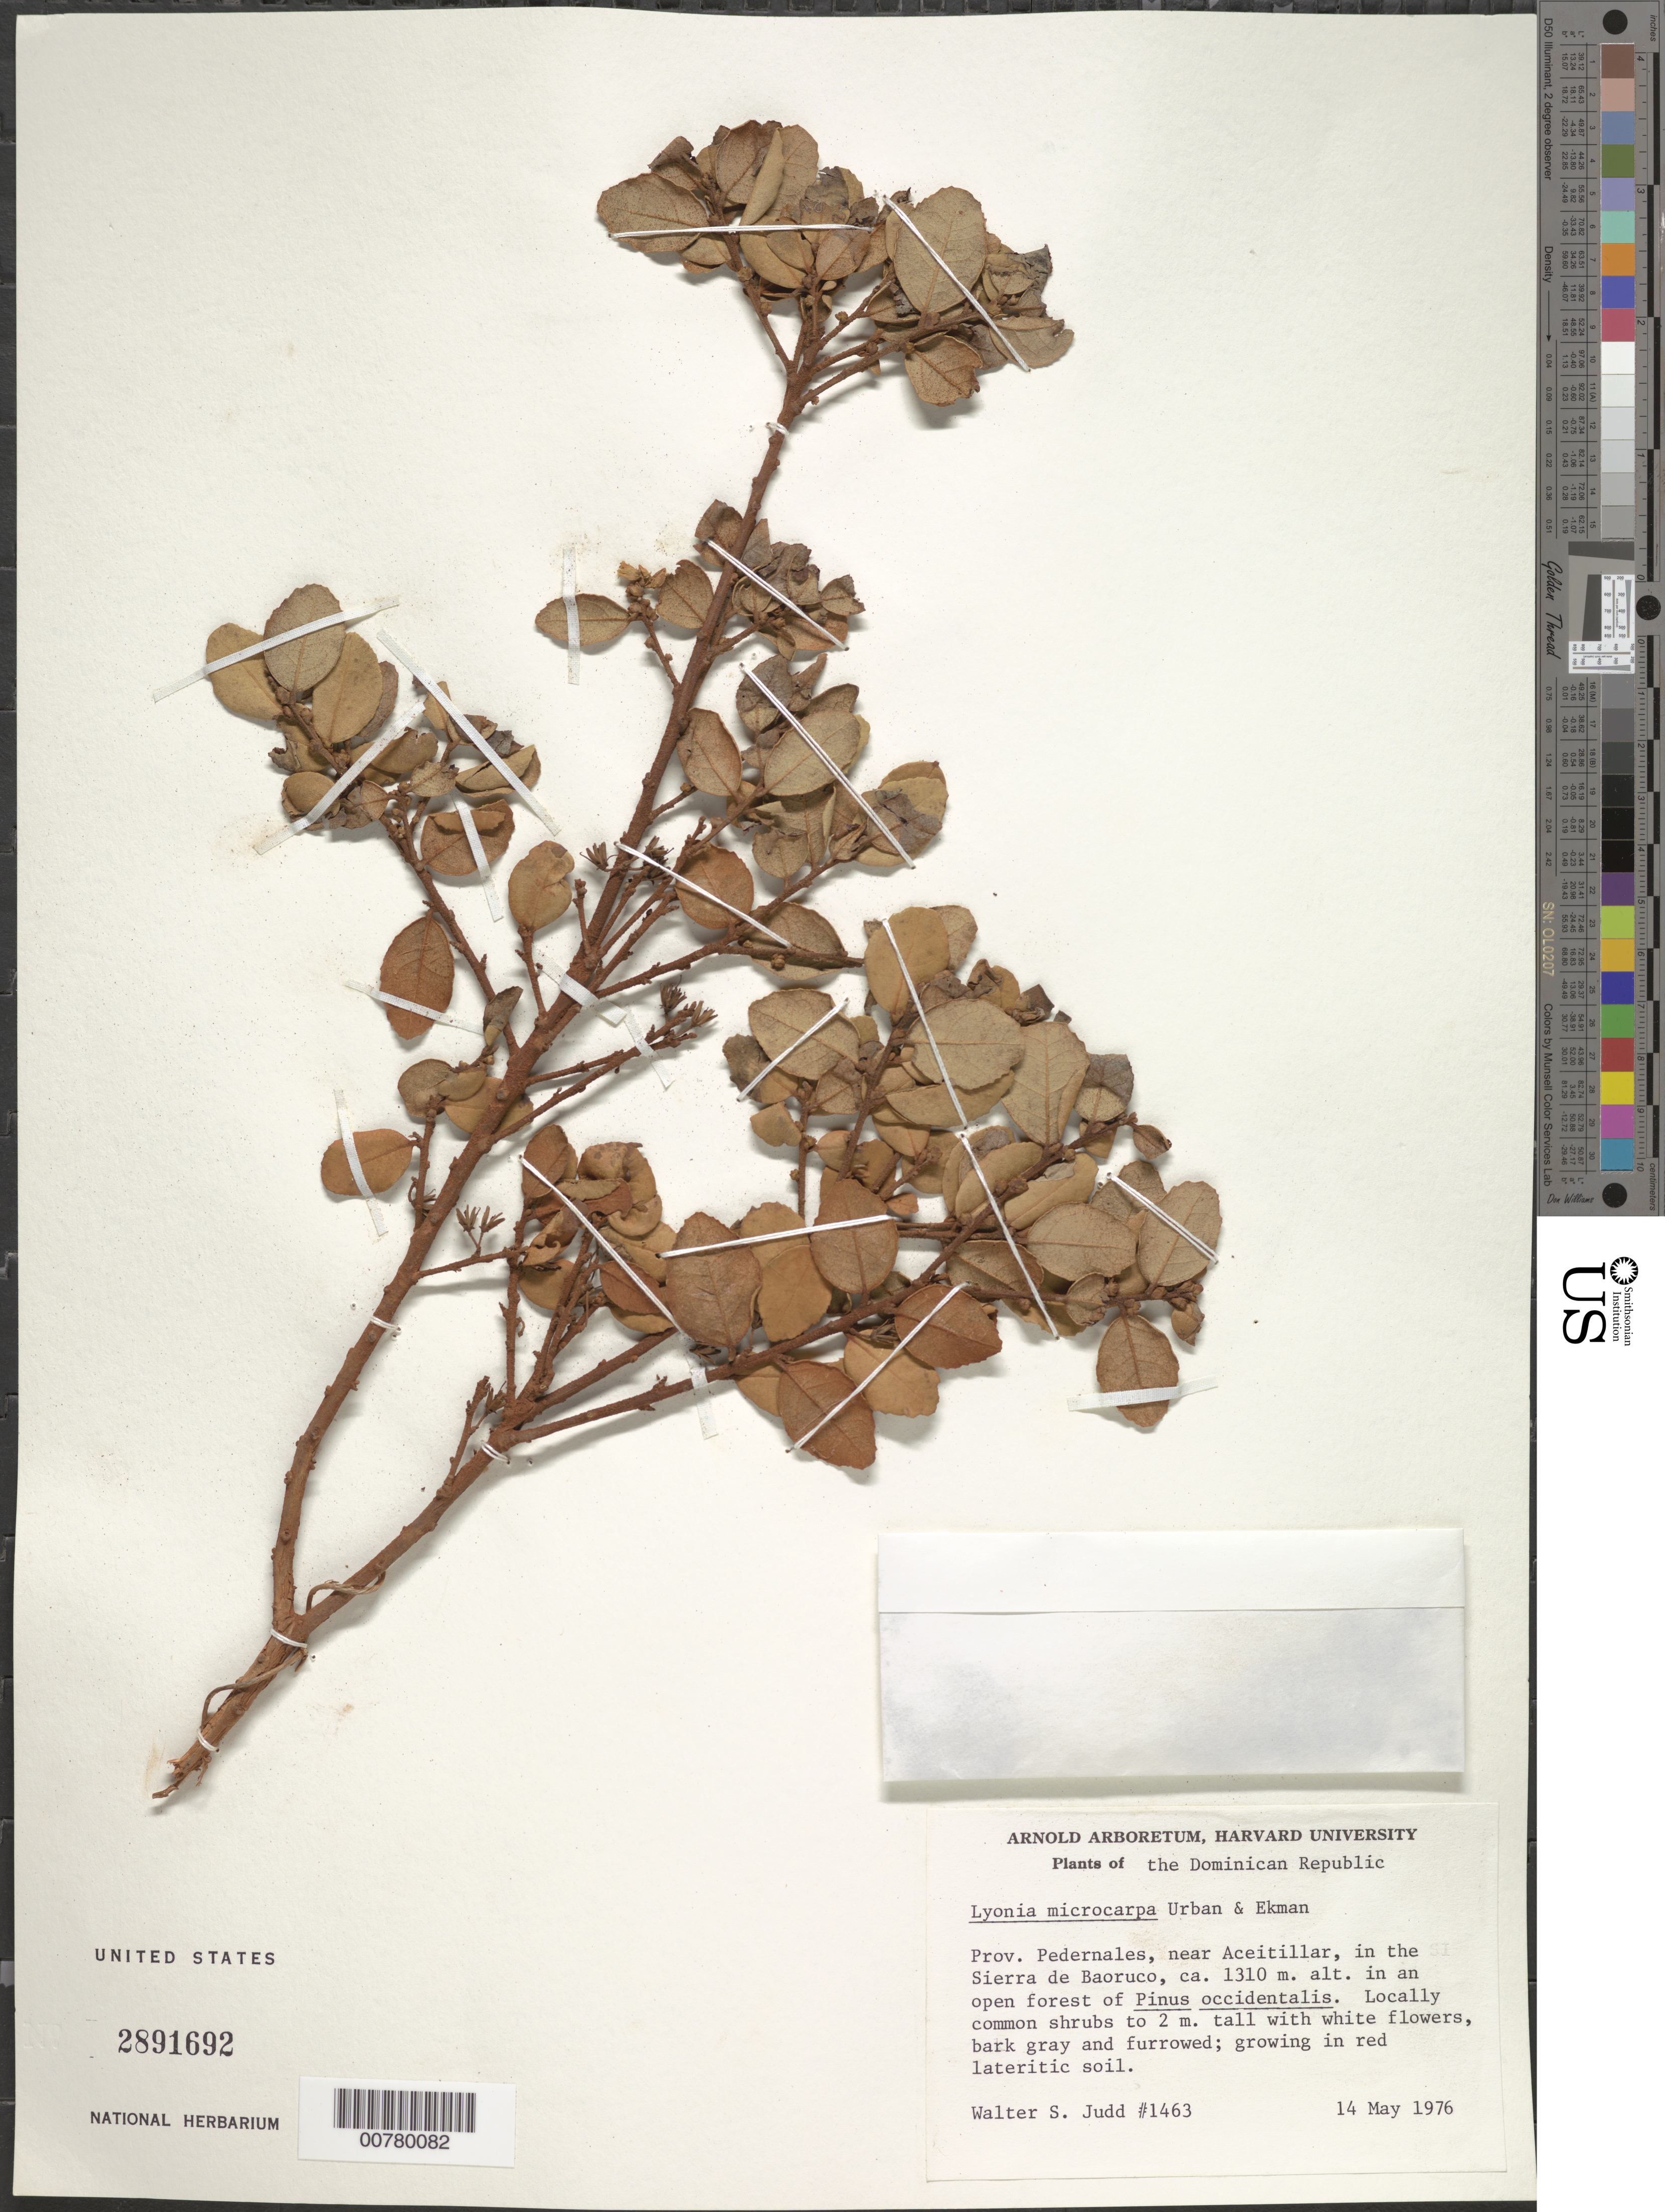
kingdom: Plantae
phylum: Tracheophyta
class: Magnoliopsida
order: Ericales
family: Ericaceae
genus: Lyonia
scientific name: Lyonia microcarpa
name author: Urb. & Ekman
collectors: W. S. Judd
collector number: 1463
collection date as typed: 14 May 1976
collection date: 1976-05-14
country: Dominican Republic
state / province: Pedernales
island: Hispaniola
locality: Near Aceitillar, in the Sierra de Baoruco.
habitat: In an open forest of Pinus occidentalis.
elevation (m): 1310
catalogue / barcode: US 2891692